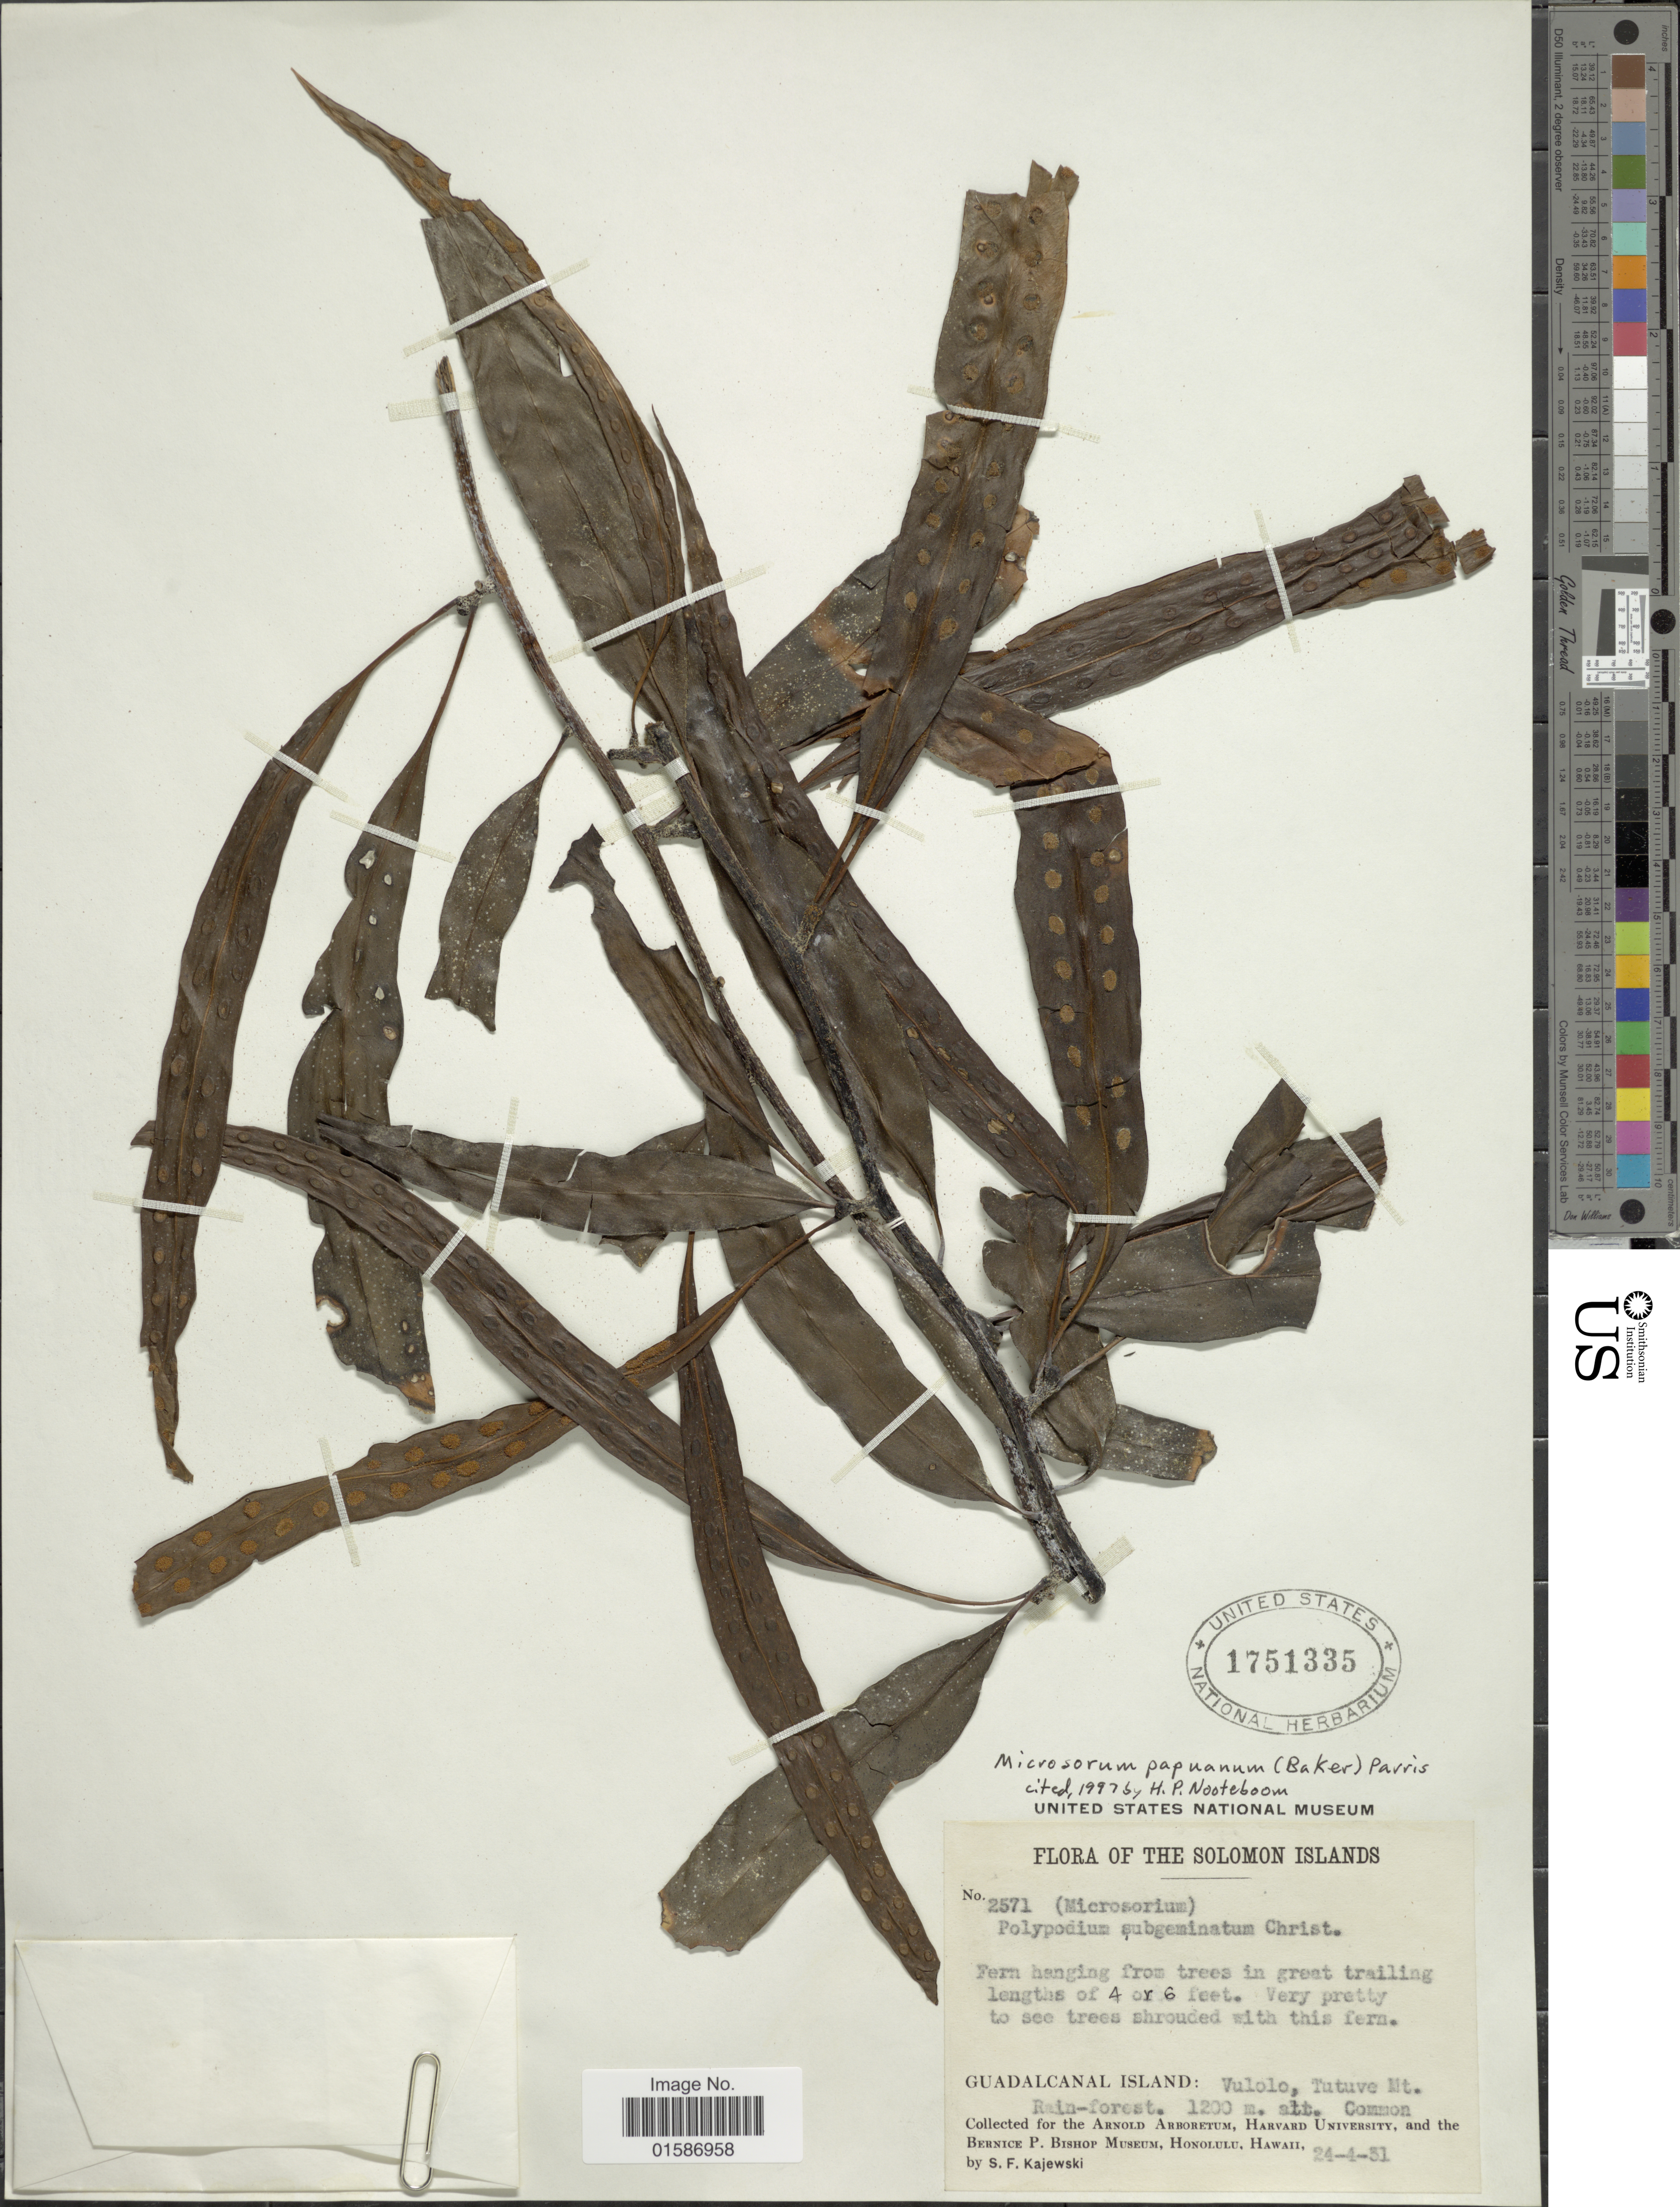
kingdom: Plantae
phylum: Tracheophyta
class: Polypodiopsida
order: Polypodiales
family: Polypodiaceae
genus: Microsorum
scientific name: Microsorum papuanum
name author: (Baker) Parris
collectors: S. Kajewski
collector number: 2571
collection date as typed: Transcribed d/m/y: 24/4/31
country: Solomon Islands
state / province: Solomon Islands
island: Guadalcanal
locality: Guadalcanal Island: Vulolo, Tutuve Mt.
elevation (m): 1200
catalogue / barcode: US 1751335